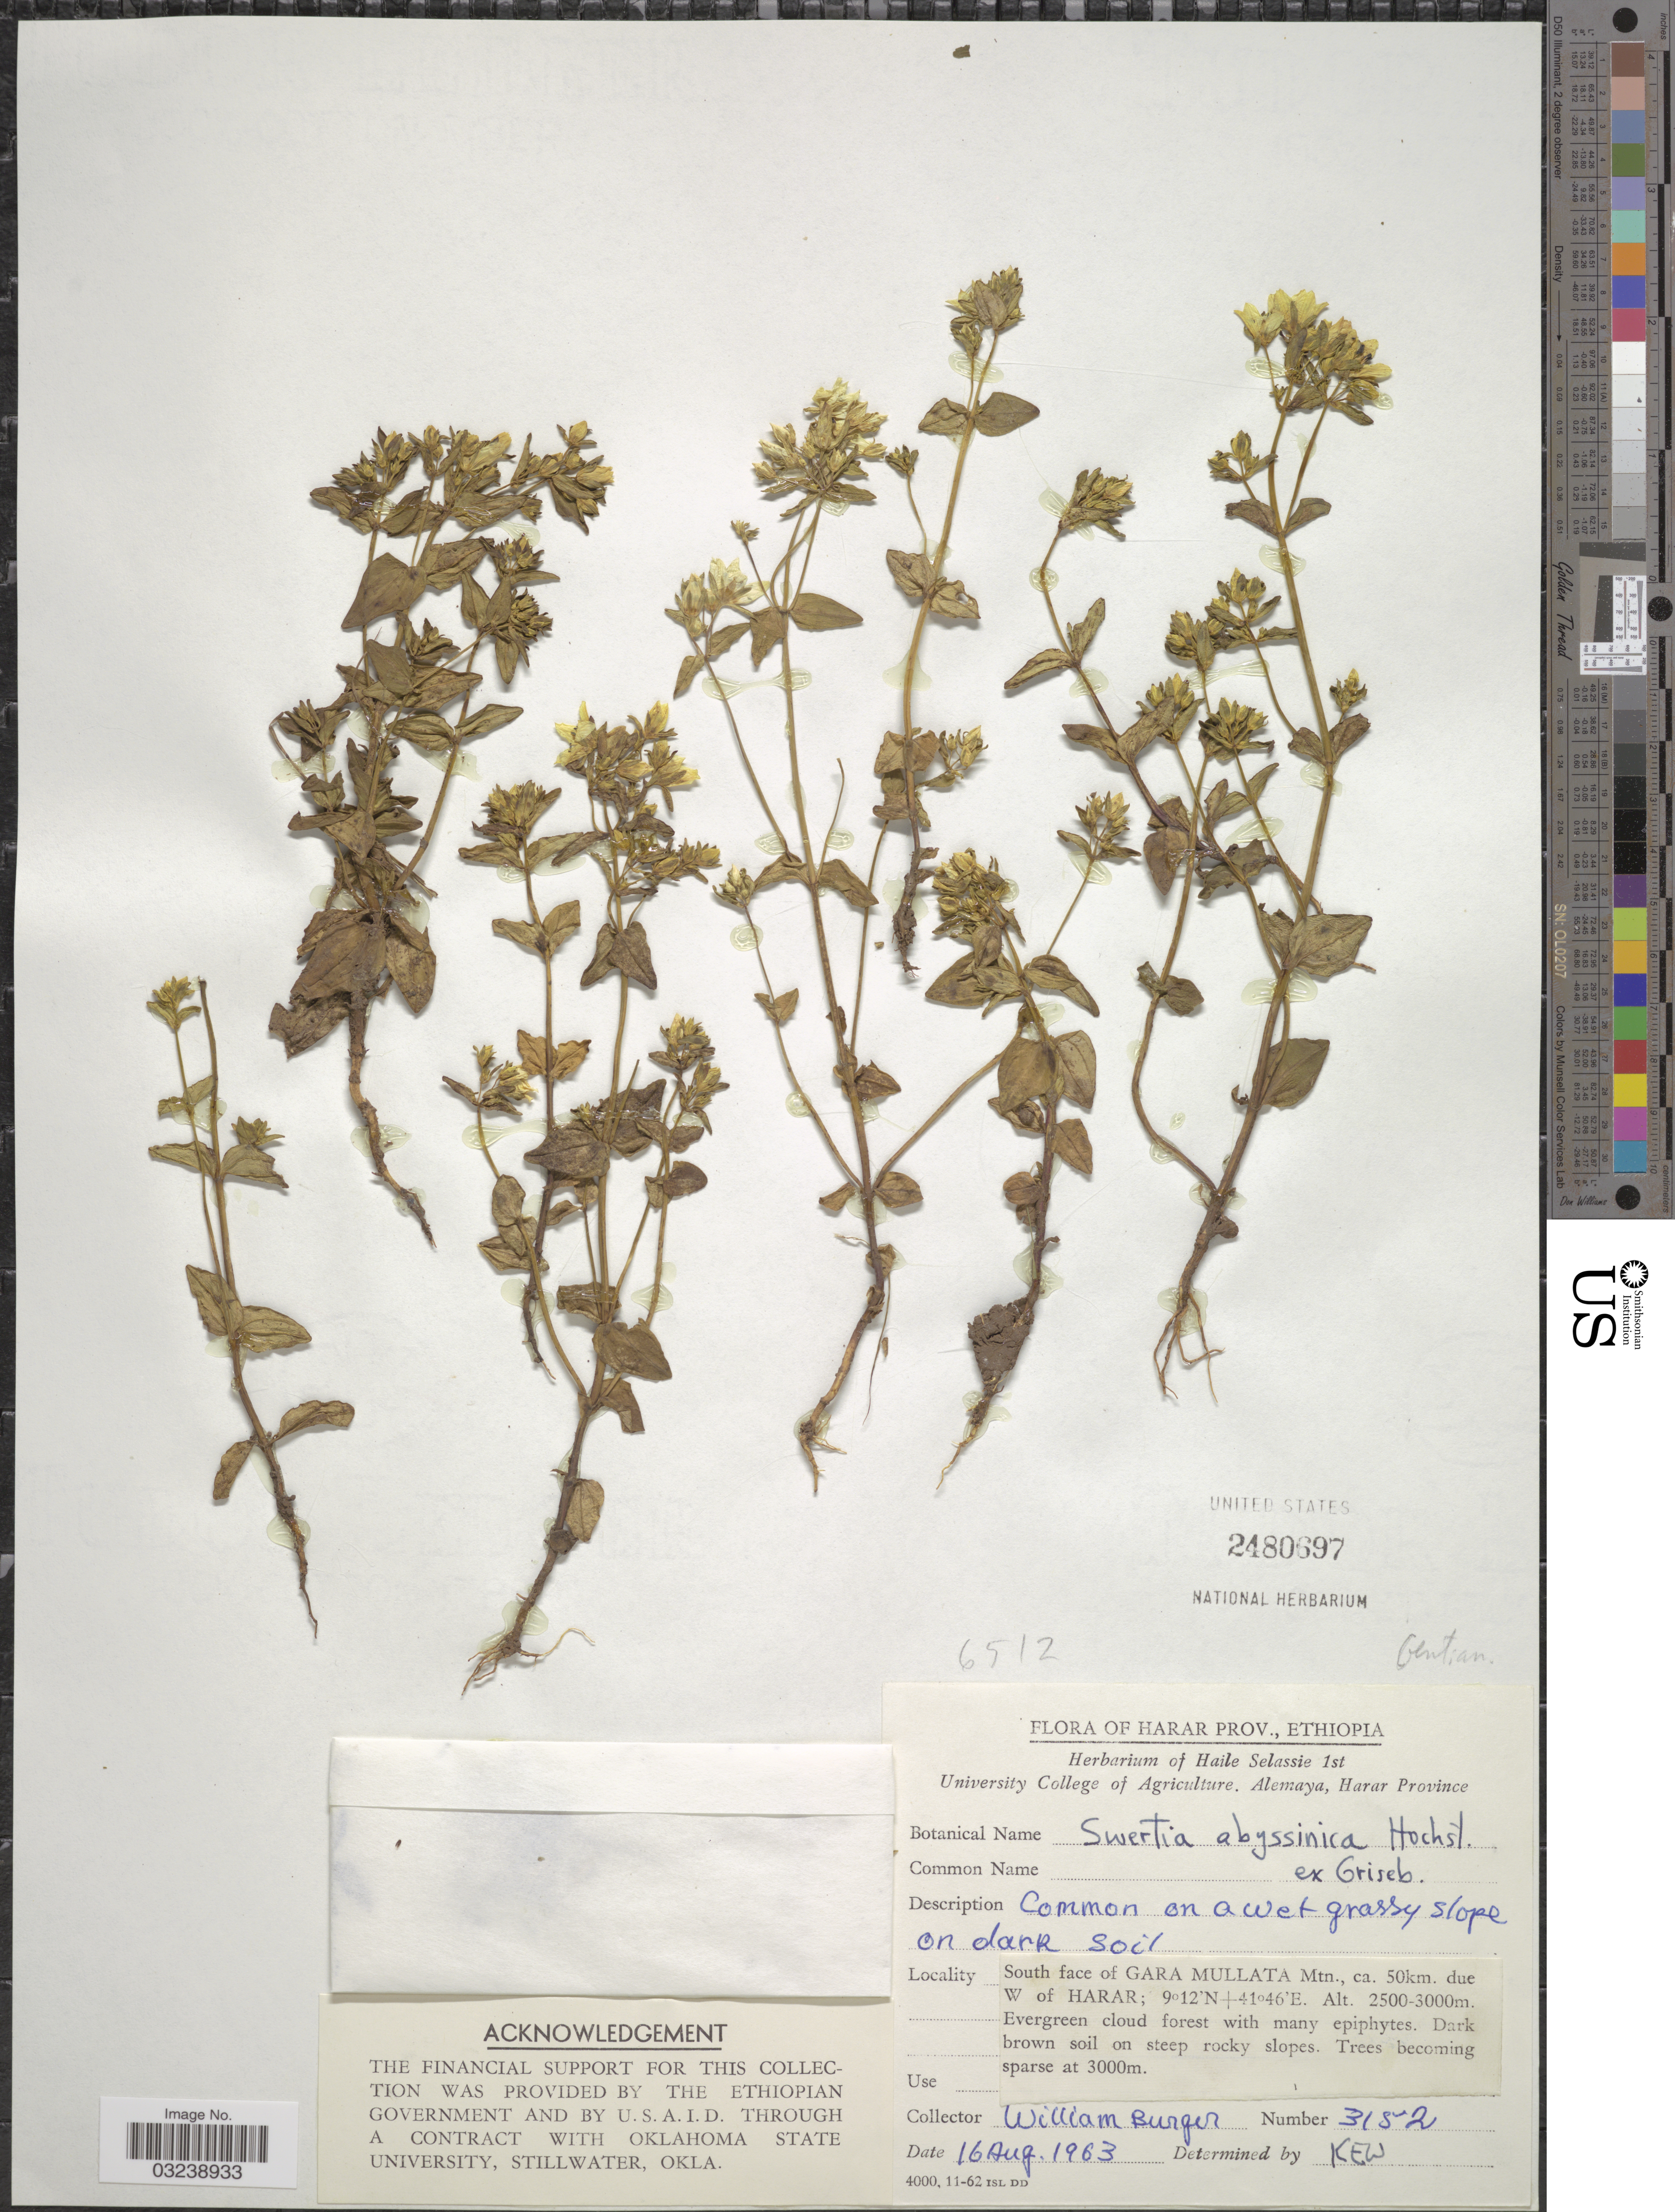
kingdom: Plantae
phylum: Tracheophyta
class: Magnoliopsida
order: Gentianales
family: Gentianaceae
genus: Swertia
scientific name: Swertia abyssinica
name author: Hochst.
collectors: W. Burger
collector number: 3152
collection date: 1963-08-16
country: Ethiopia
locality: Harar Prov. South face of Gara Mullata Mtn., ca. 50 km. due W of Harar.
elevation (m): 2500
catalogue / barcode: US 2480697